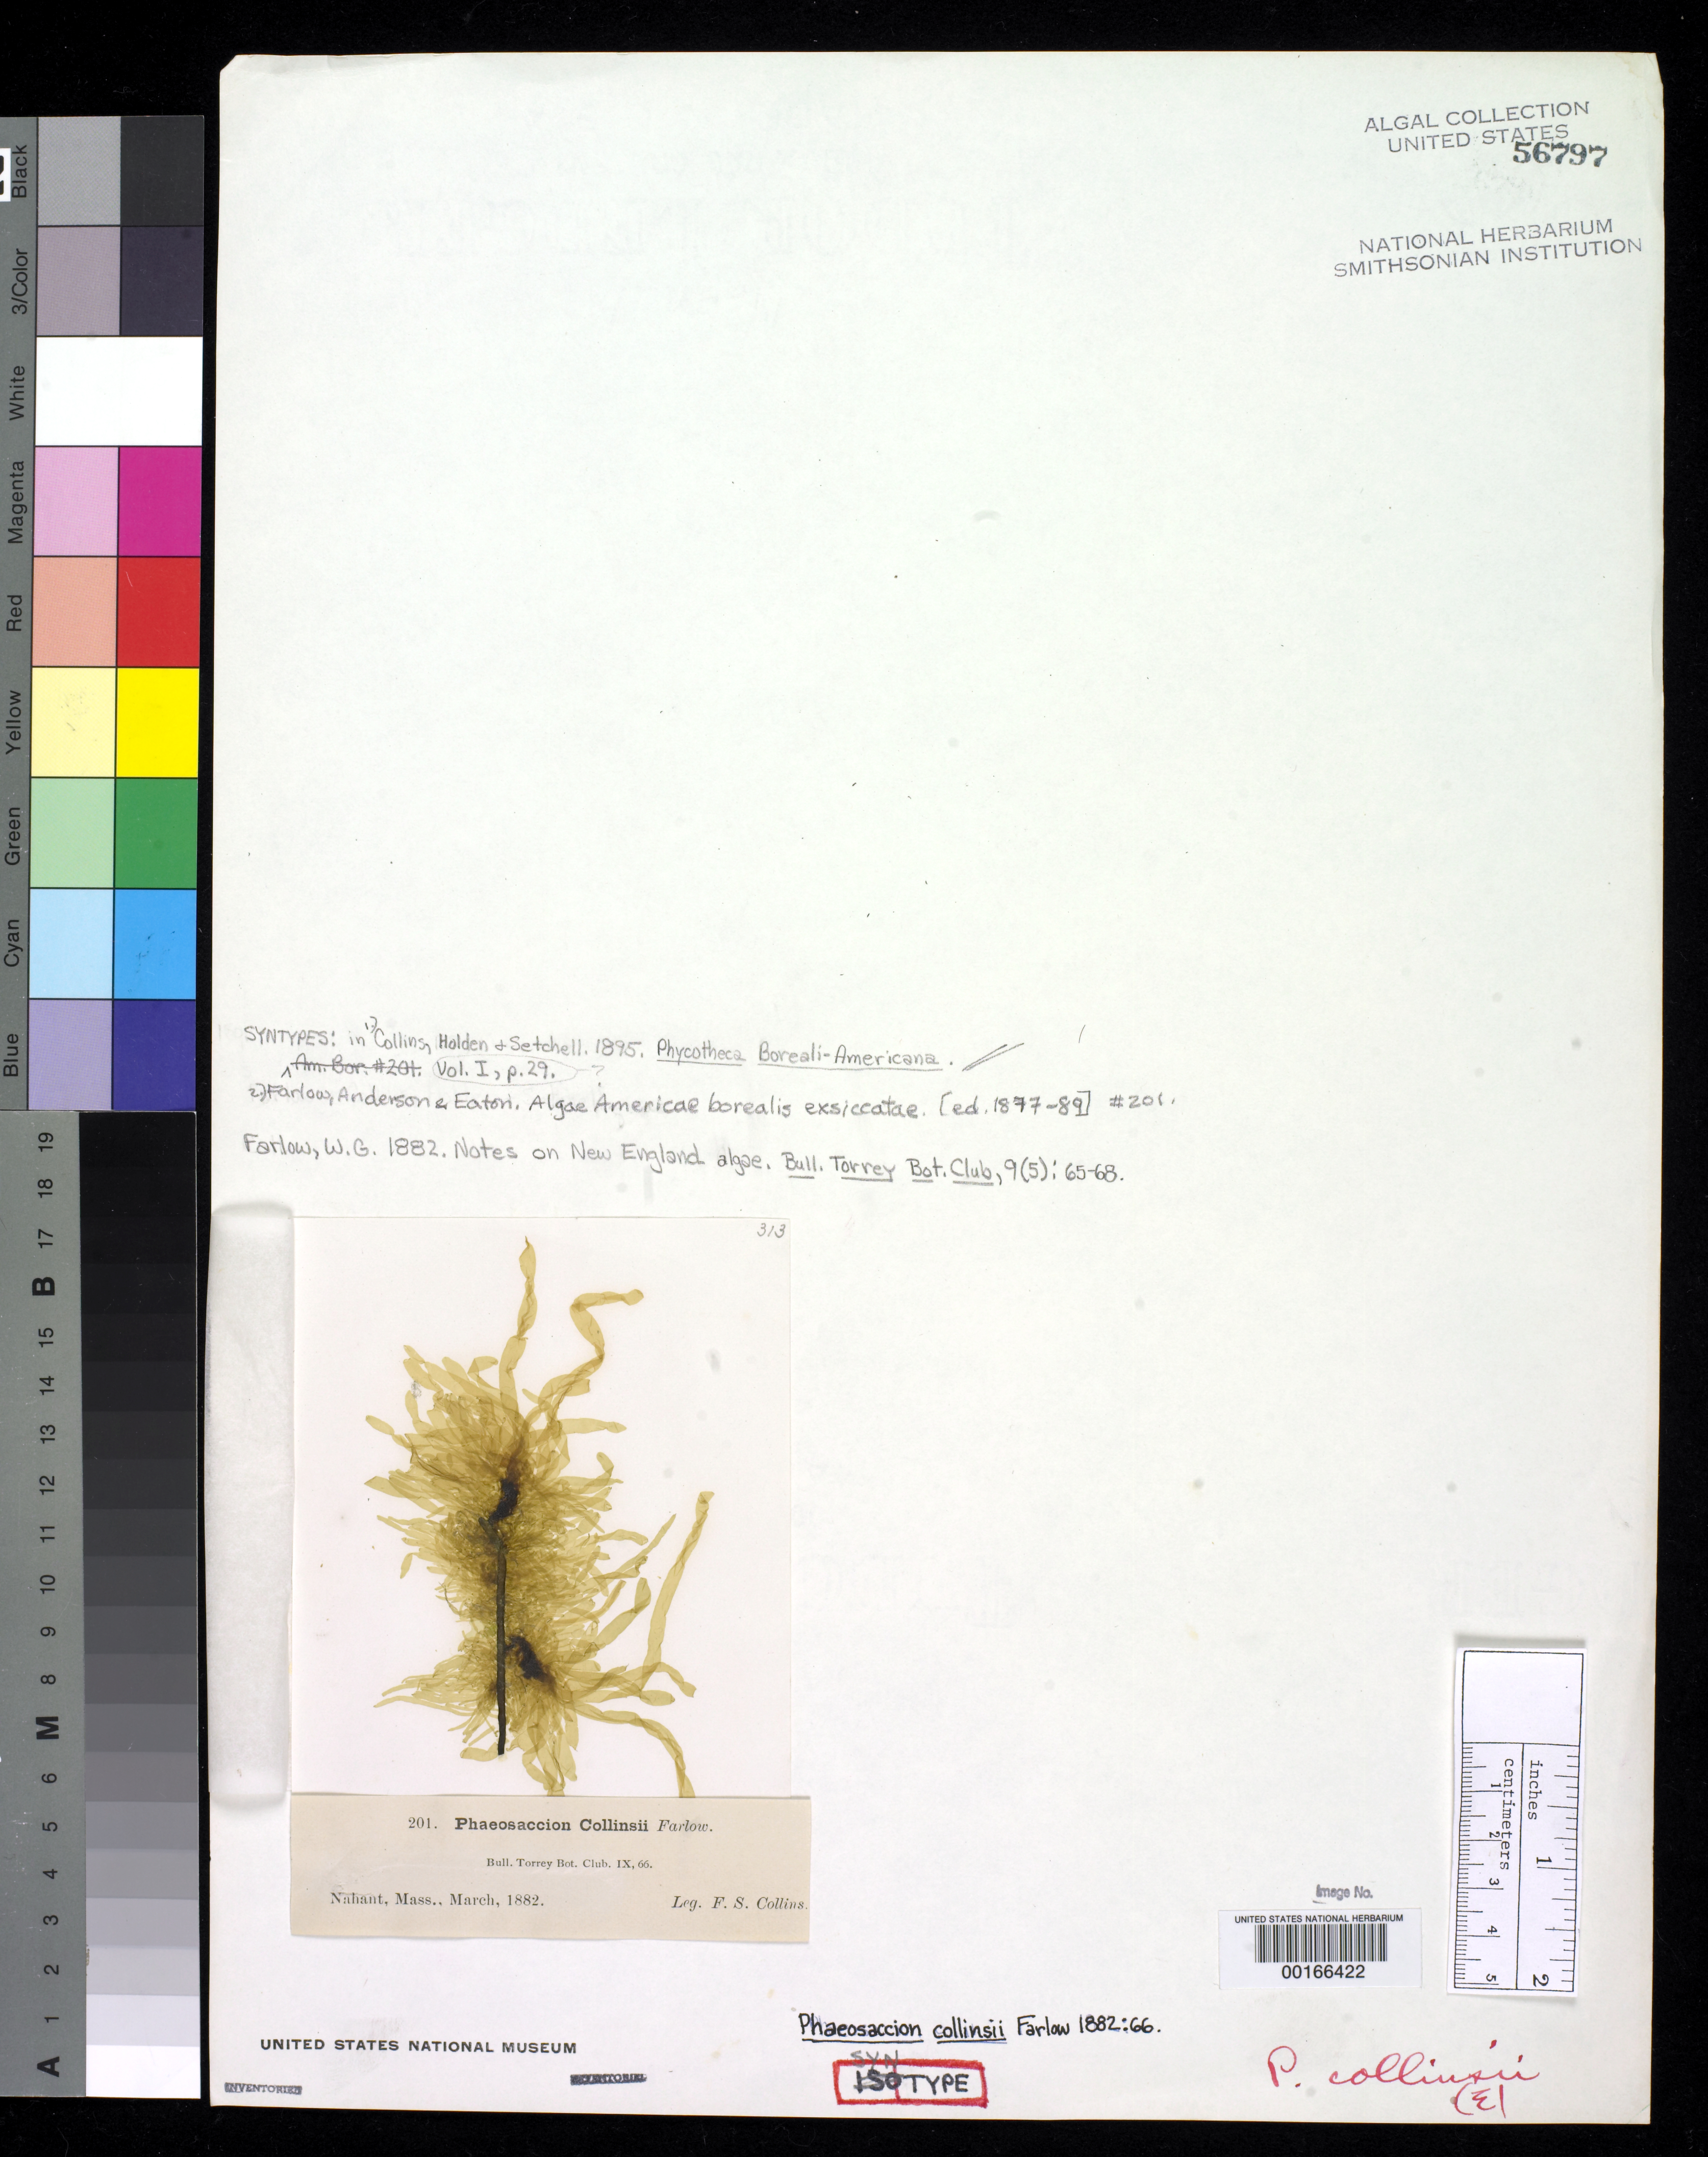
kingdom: Chromista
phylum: Ochrophyta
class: Phaeophyceae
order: Phaeothamniales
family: Phaeosaccionaceae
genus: Phaeosaccion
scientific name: Phaeosaccion collinsii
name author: Farl.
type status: Syntype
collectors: F. Collins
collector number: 201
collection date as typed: Mar 1882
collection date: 1882-03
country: United States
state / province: Massachusetts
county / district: Essex County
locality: Nahant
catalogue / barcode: US 56797